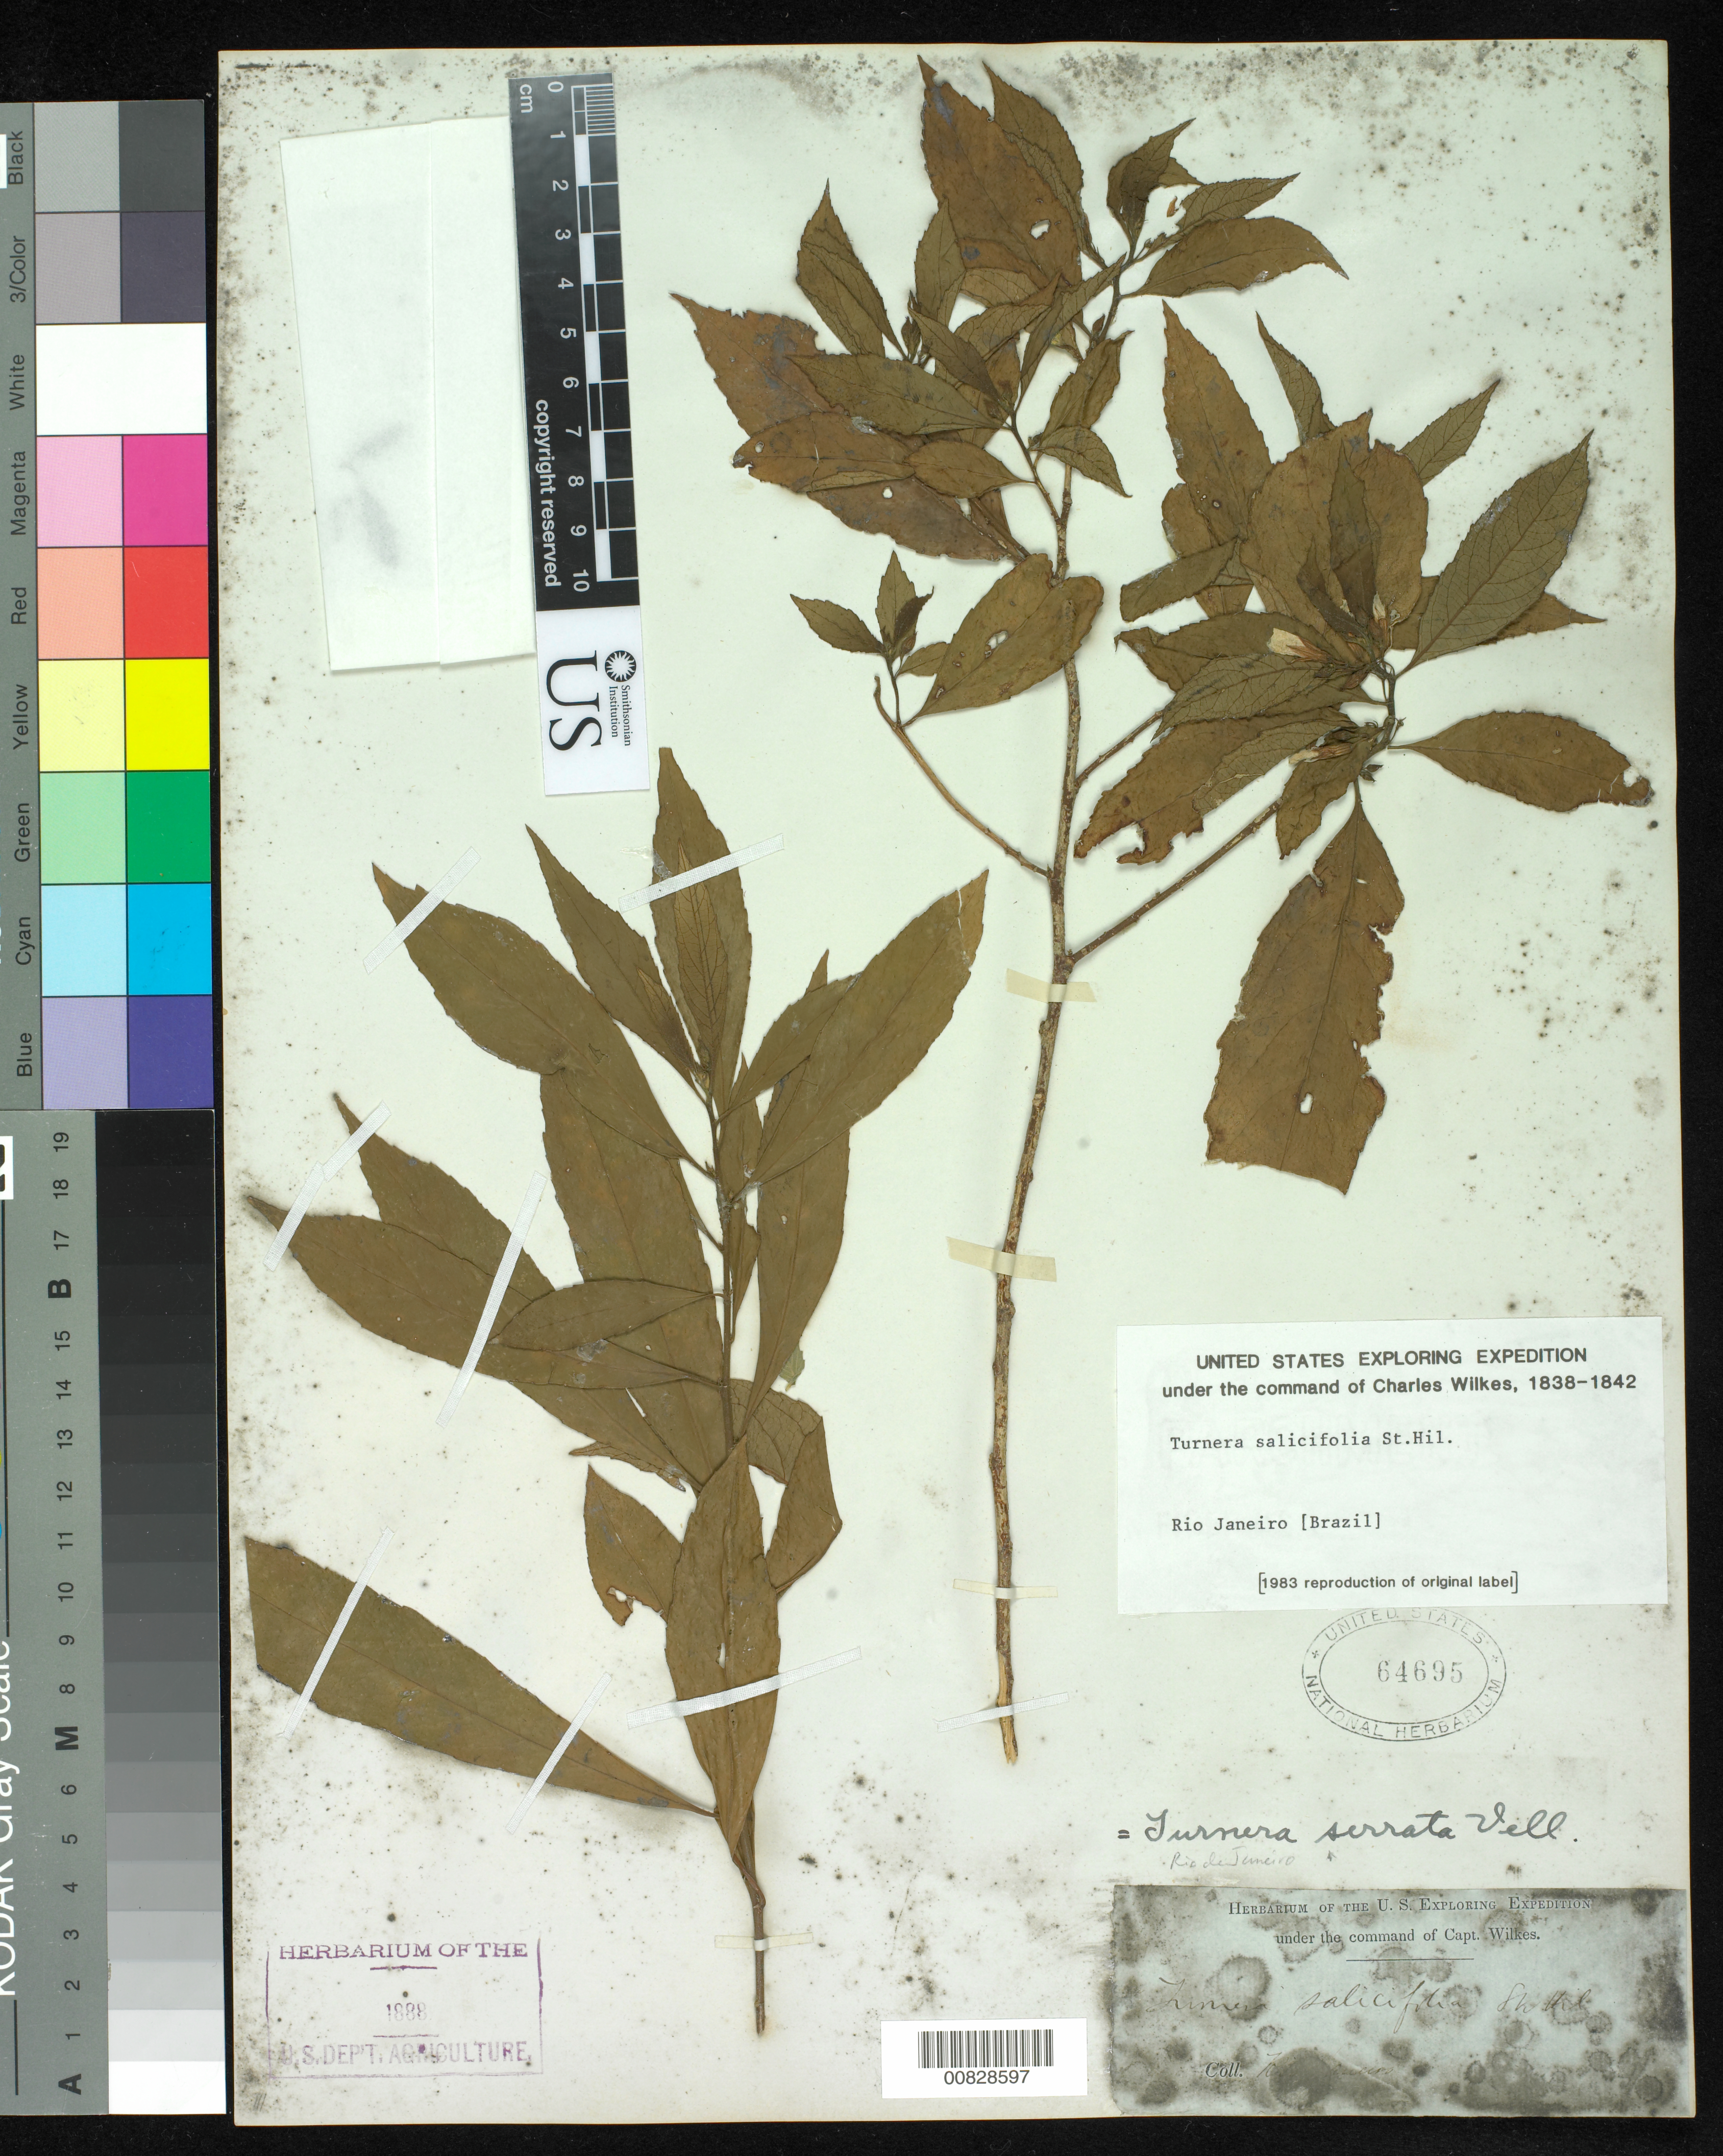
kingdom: Plantae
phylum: Tracheophyta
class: Magnoliopsida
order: Malpighiales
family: Turneraceae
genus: Turnera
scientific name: Turnera salicifolia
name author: Seem.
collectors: Wilkes Explor. Exped.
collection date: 1838/1842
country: Brazil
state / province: Rio de Janeiro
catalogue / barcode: US 64695